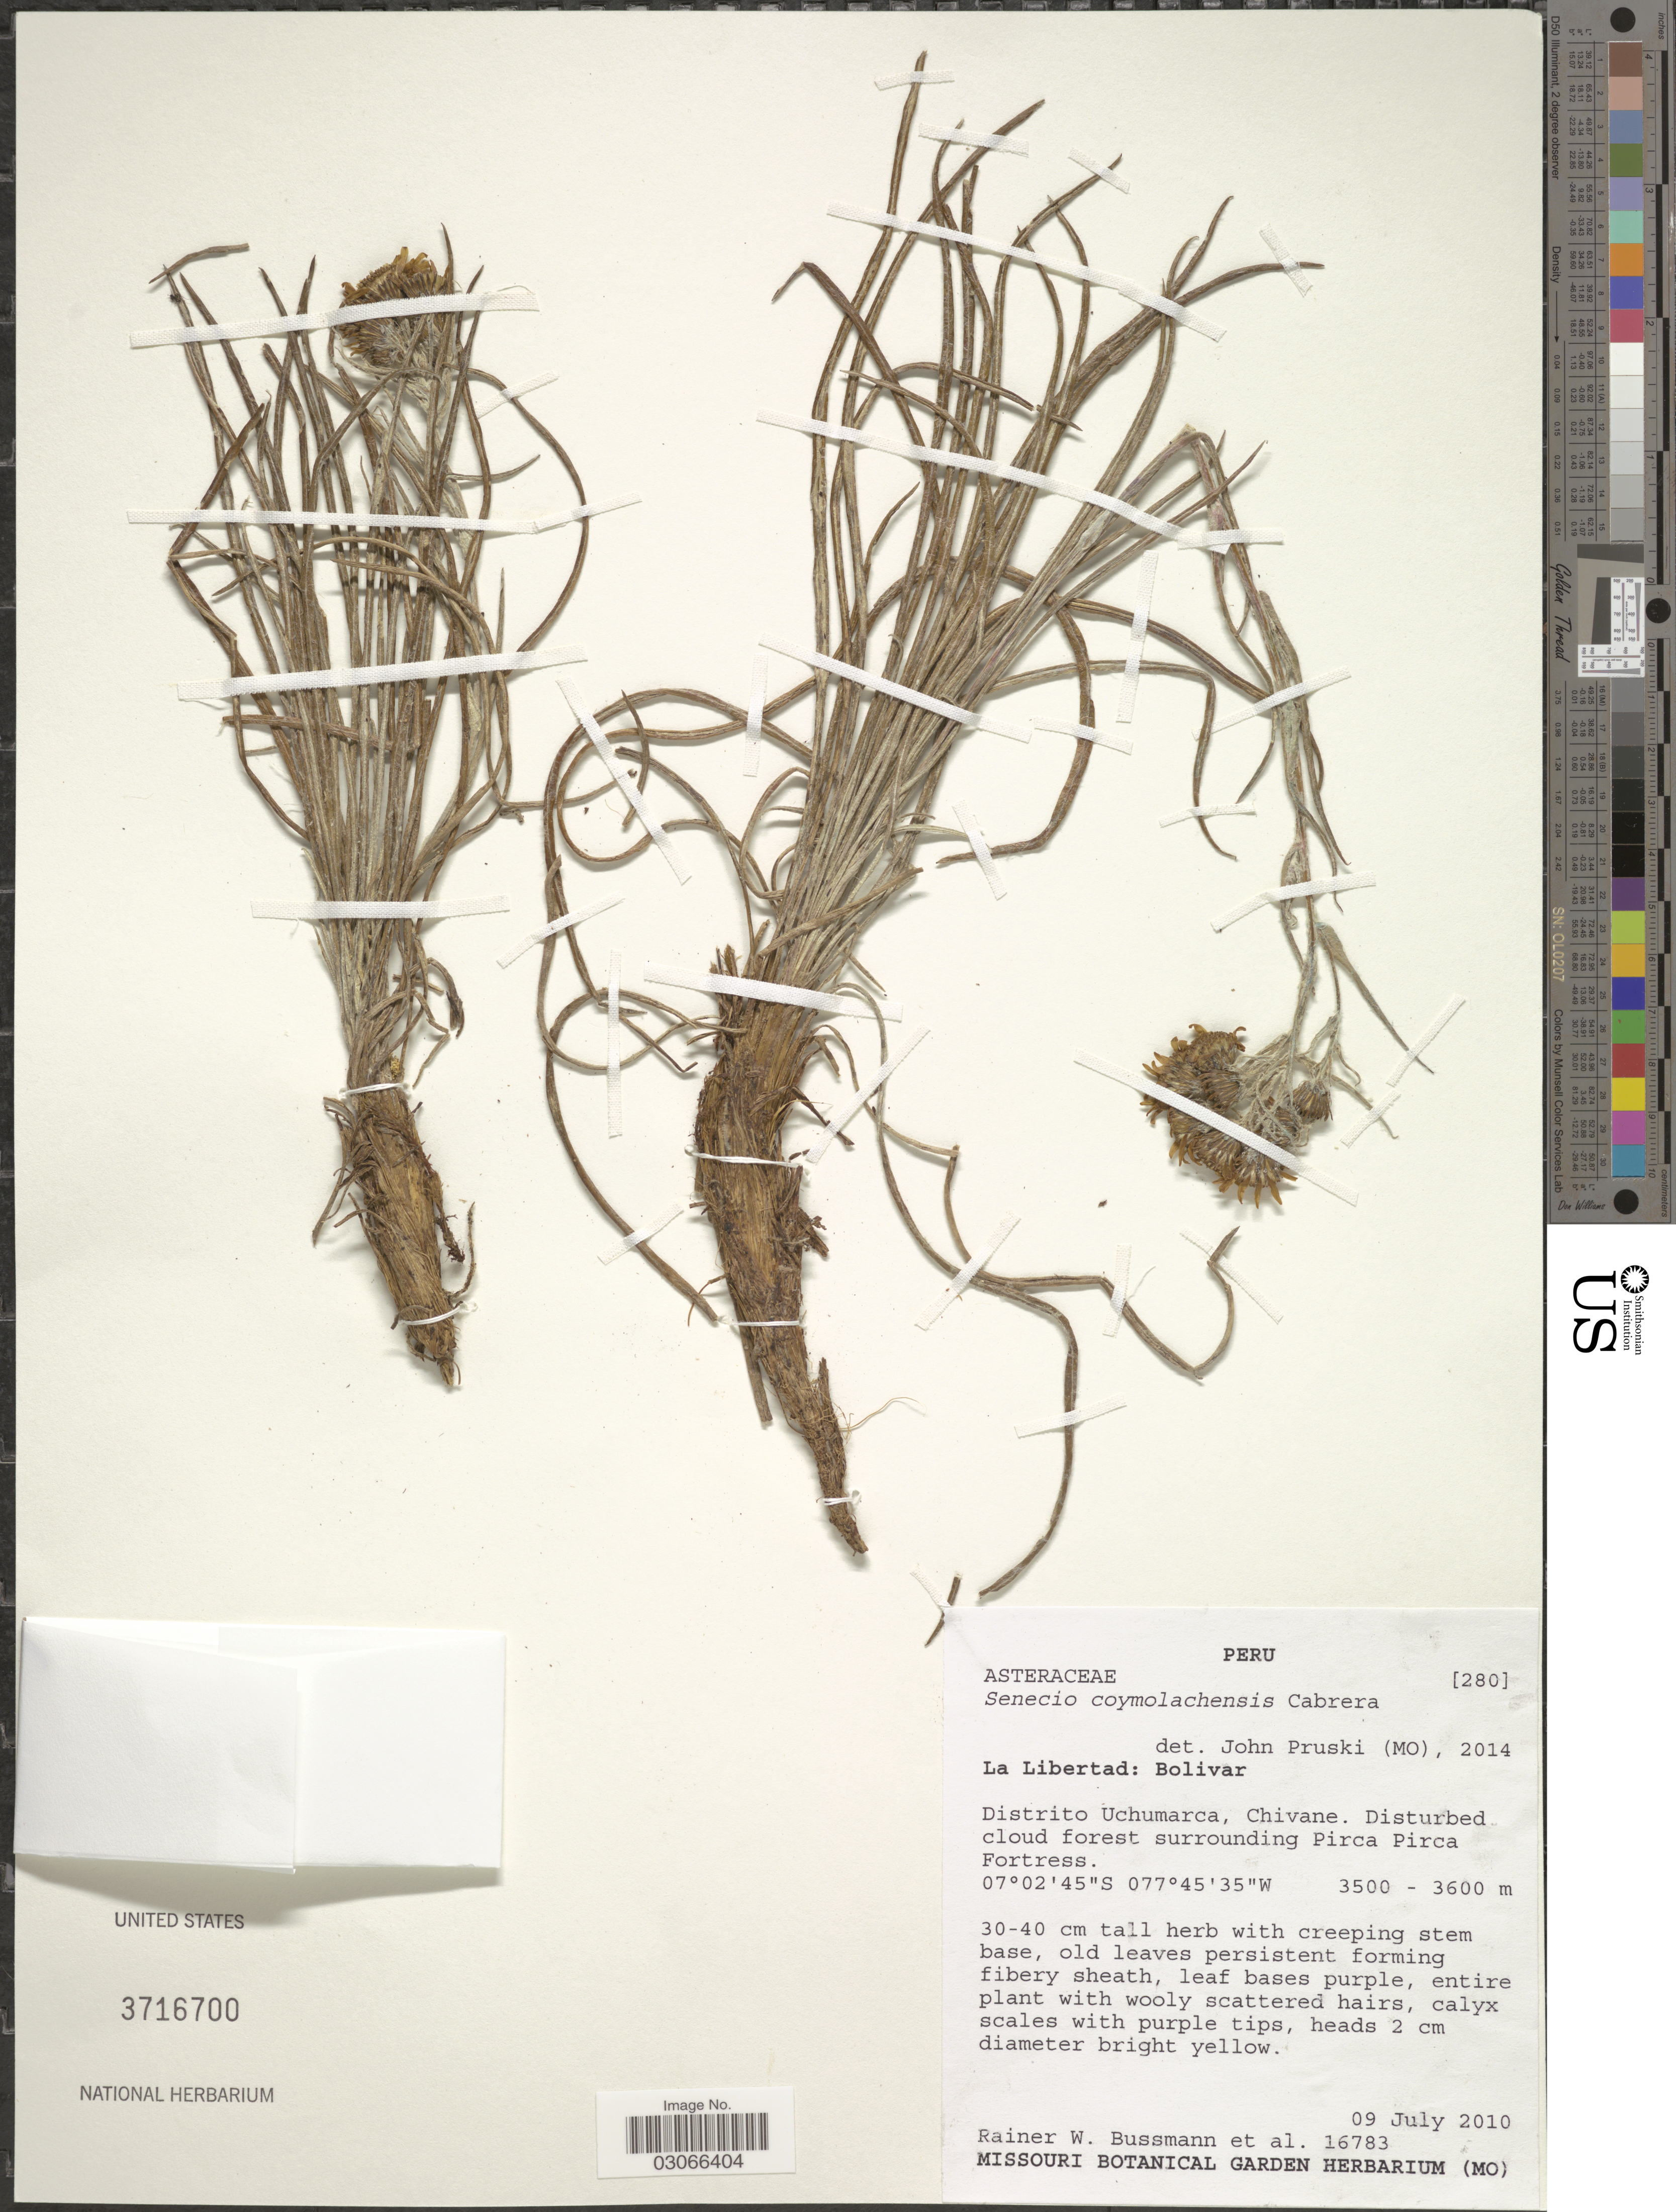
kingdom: Plantae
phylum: Tracheophyta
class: Magnoliopsida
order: Asterales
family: Asteraceae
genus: Senecio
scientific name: Senecio coymolachensis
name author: Cabrera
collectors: R. W. Bussmann & et al.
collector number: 16783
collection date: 2010-07-09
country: Peru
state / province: La Libertad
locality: Bolivar. Distrito Uchumarca, Chivane. Surrounding Pirca Pirca Fortress.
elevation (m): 3500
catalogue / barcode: US 3716700